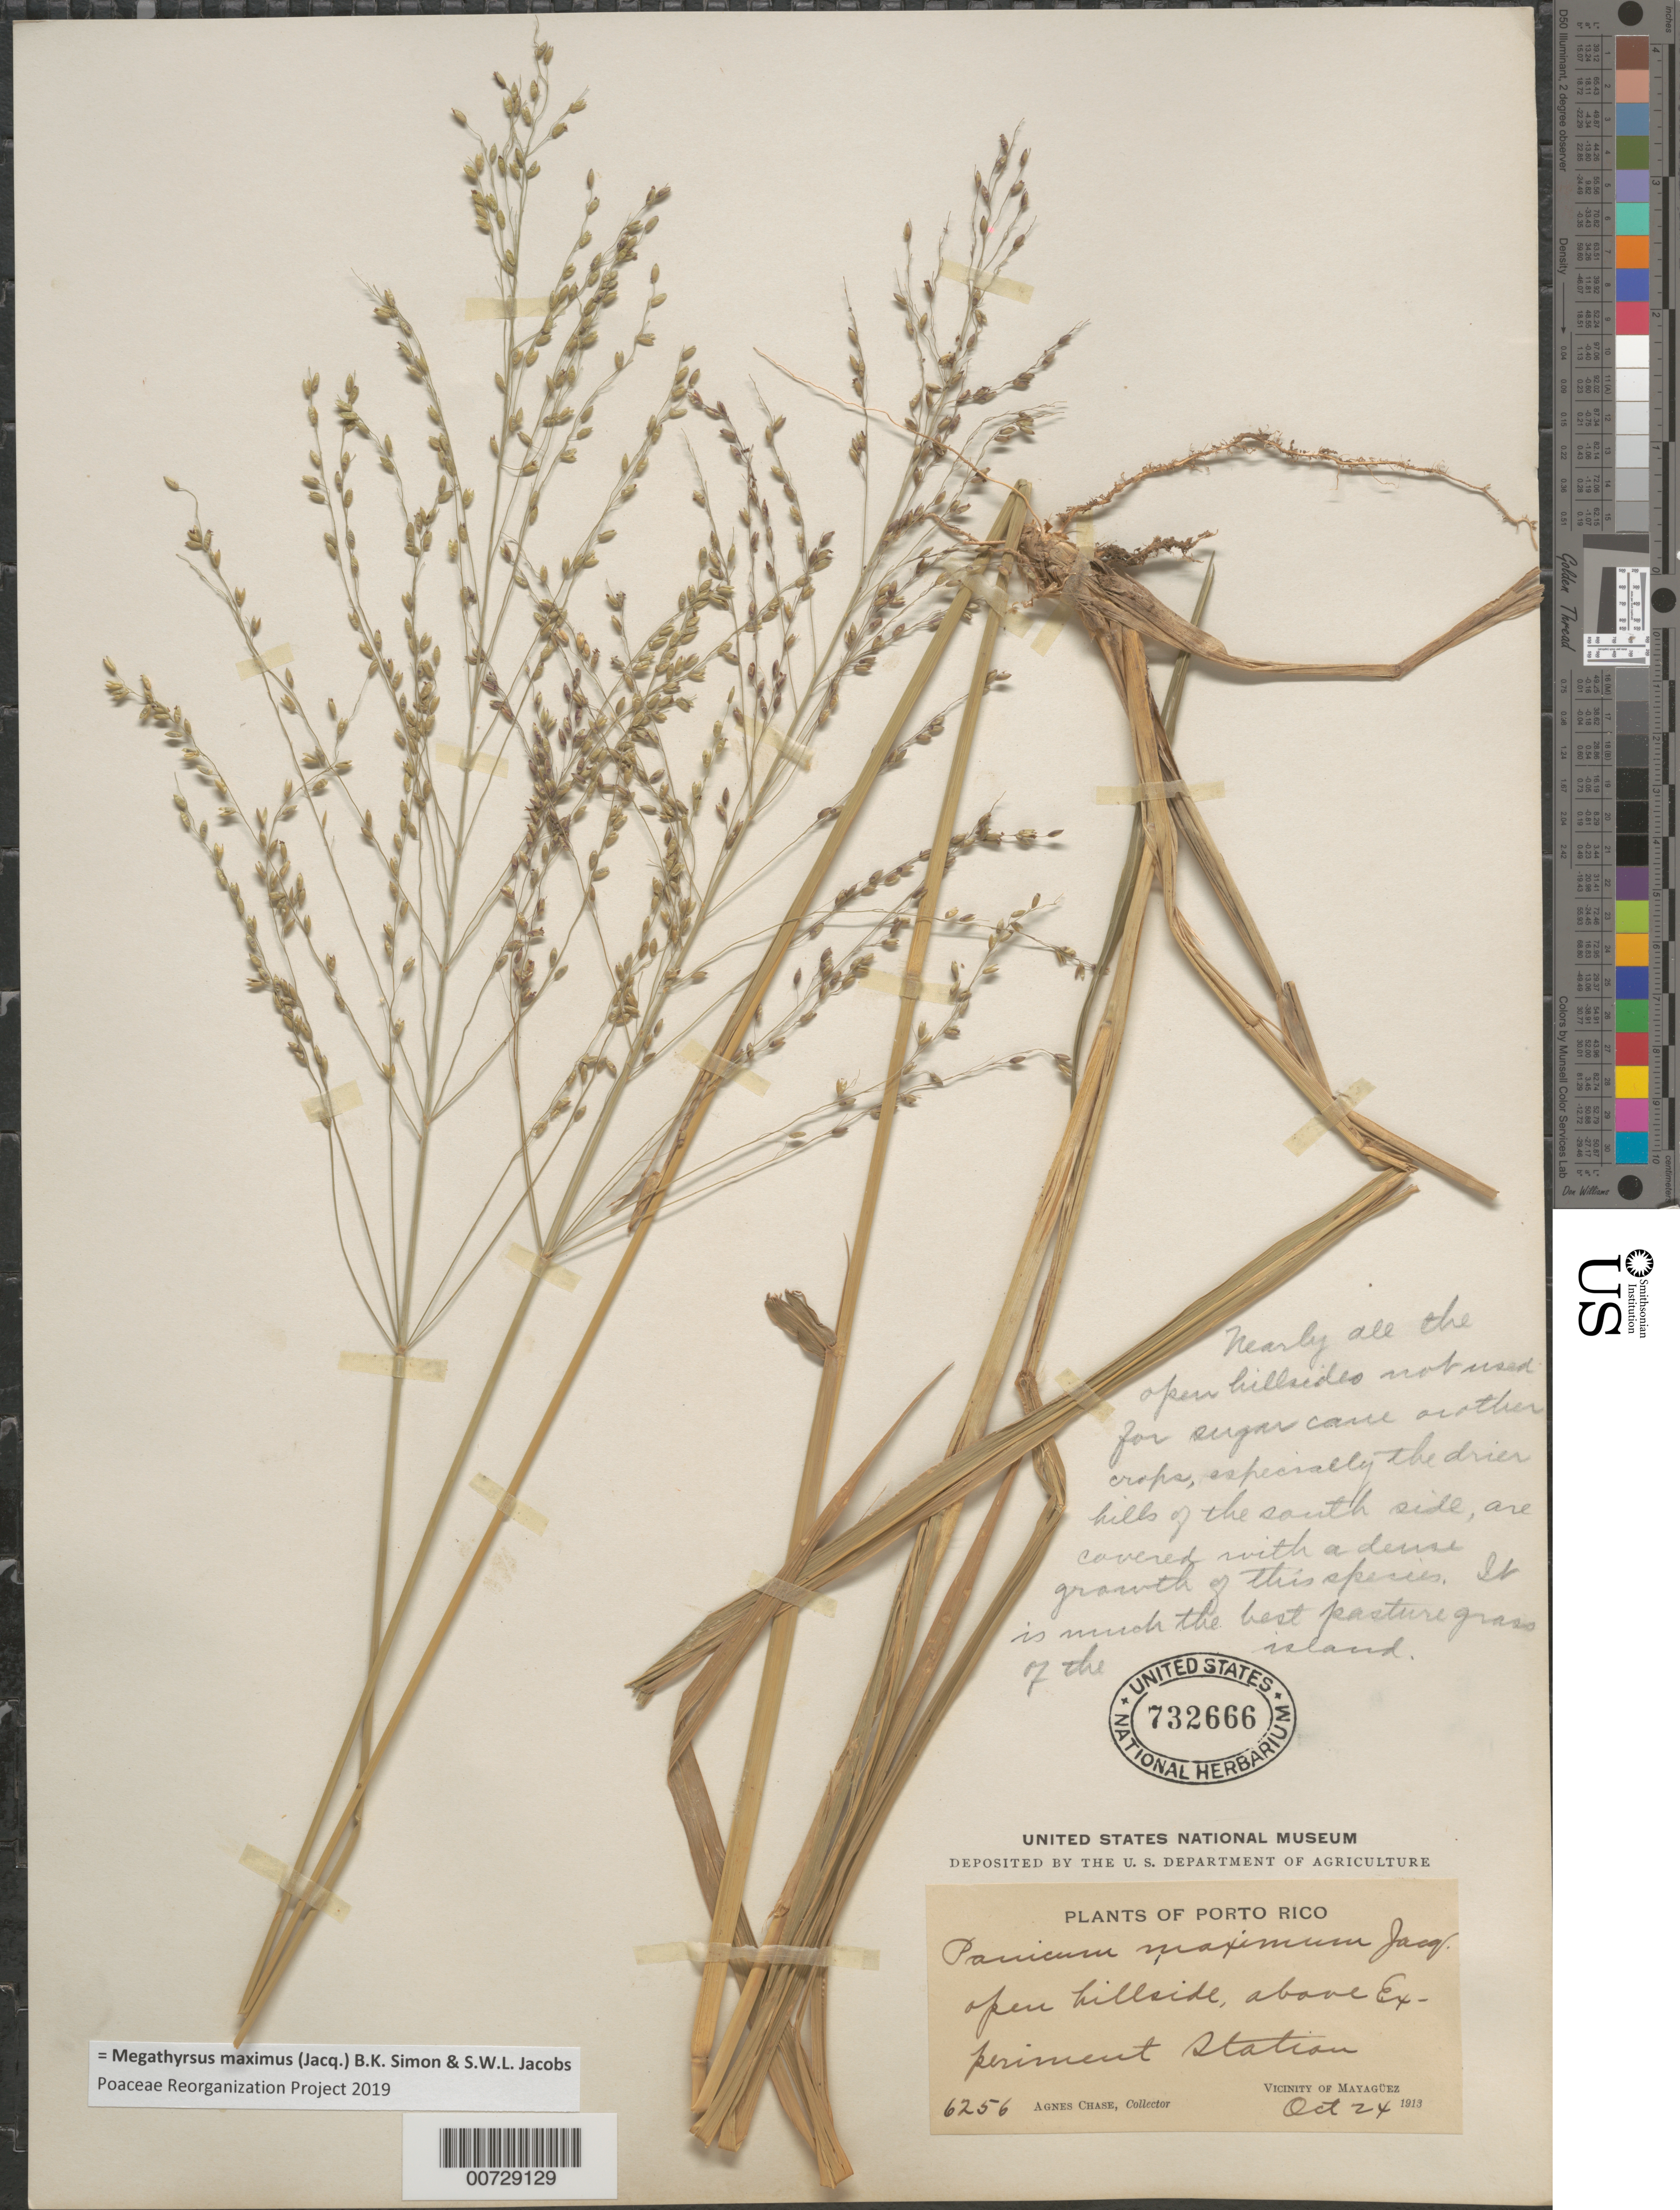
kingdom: Plantae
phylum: Tracheophyta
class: Liliopsida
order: Poales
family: Poaceae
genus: Megathyrsus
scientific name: Megathyrsus maximus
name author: (Jacq.) B.K. Simon & S.W.L. Jacobs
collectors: A. Chase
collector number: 6256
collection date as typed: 24 Oct 1913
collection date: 1913-10-24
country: Puerto Rico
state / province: Mayagüez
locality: Exp. Station, above the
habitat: Open hillside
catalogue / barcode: US 732666